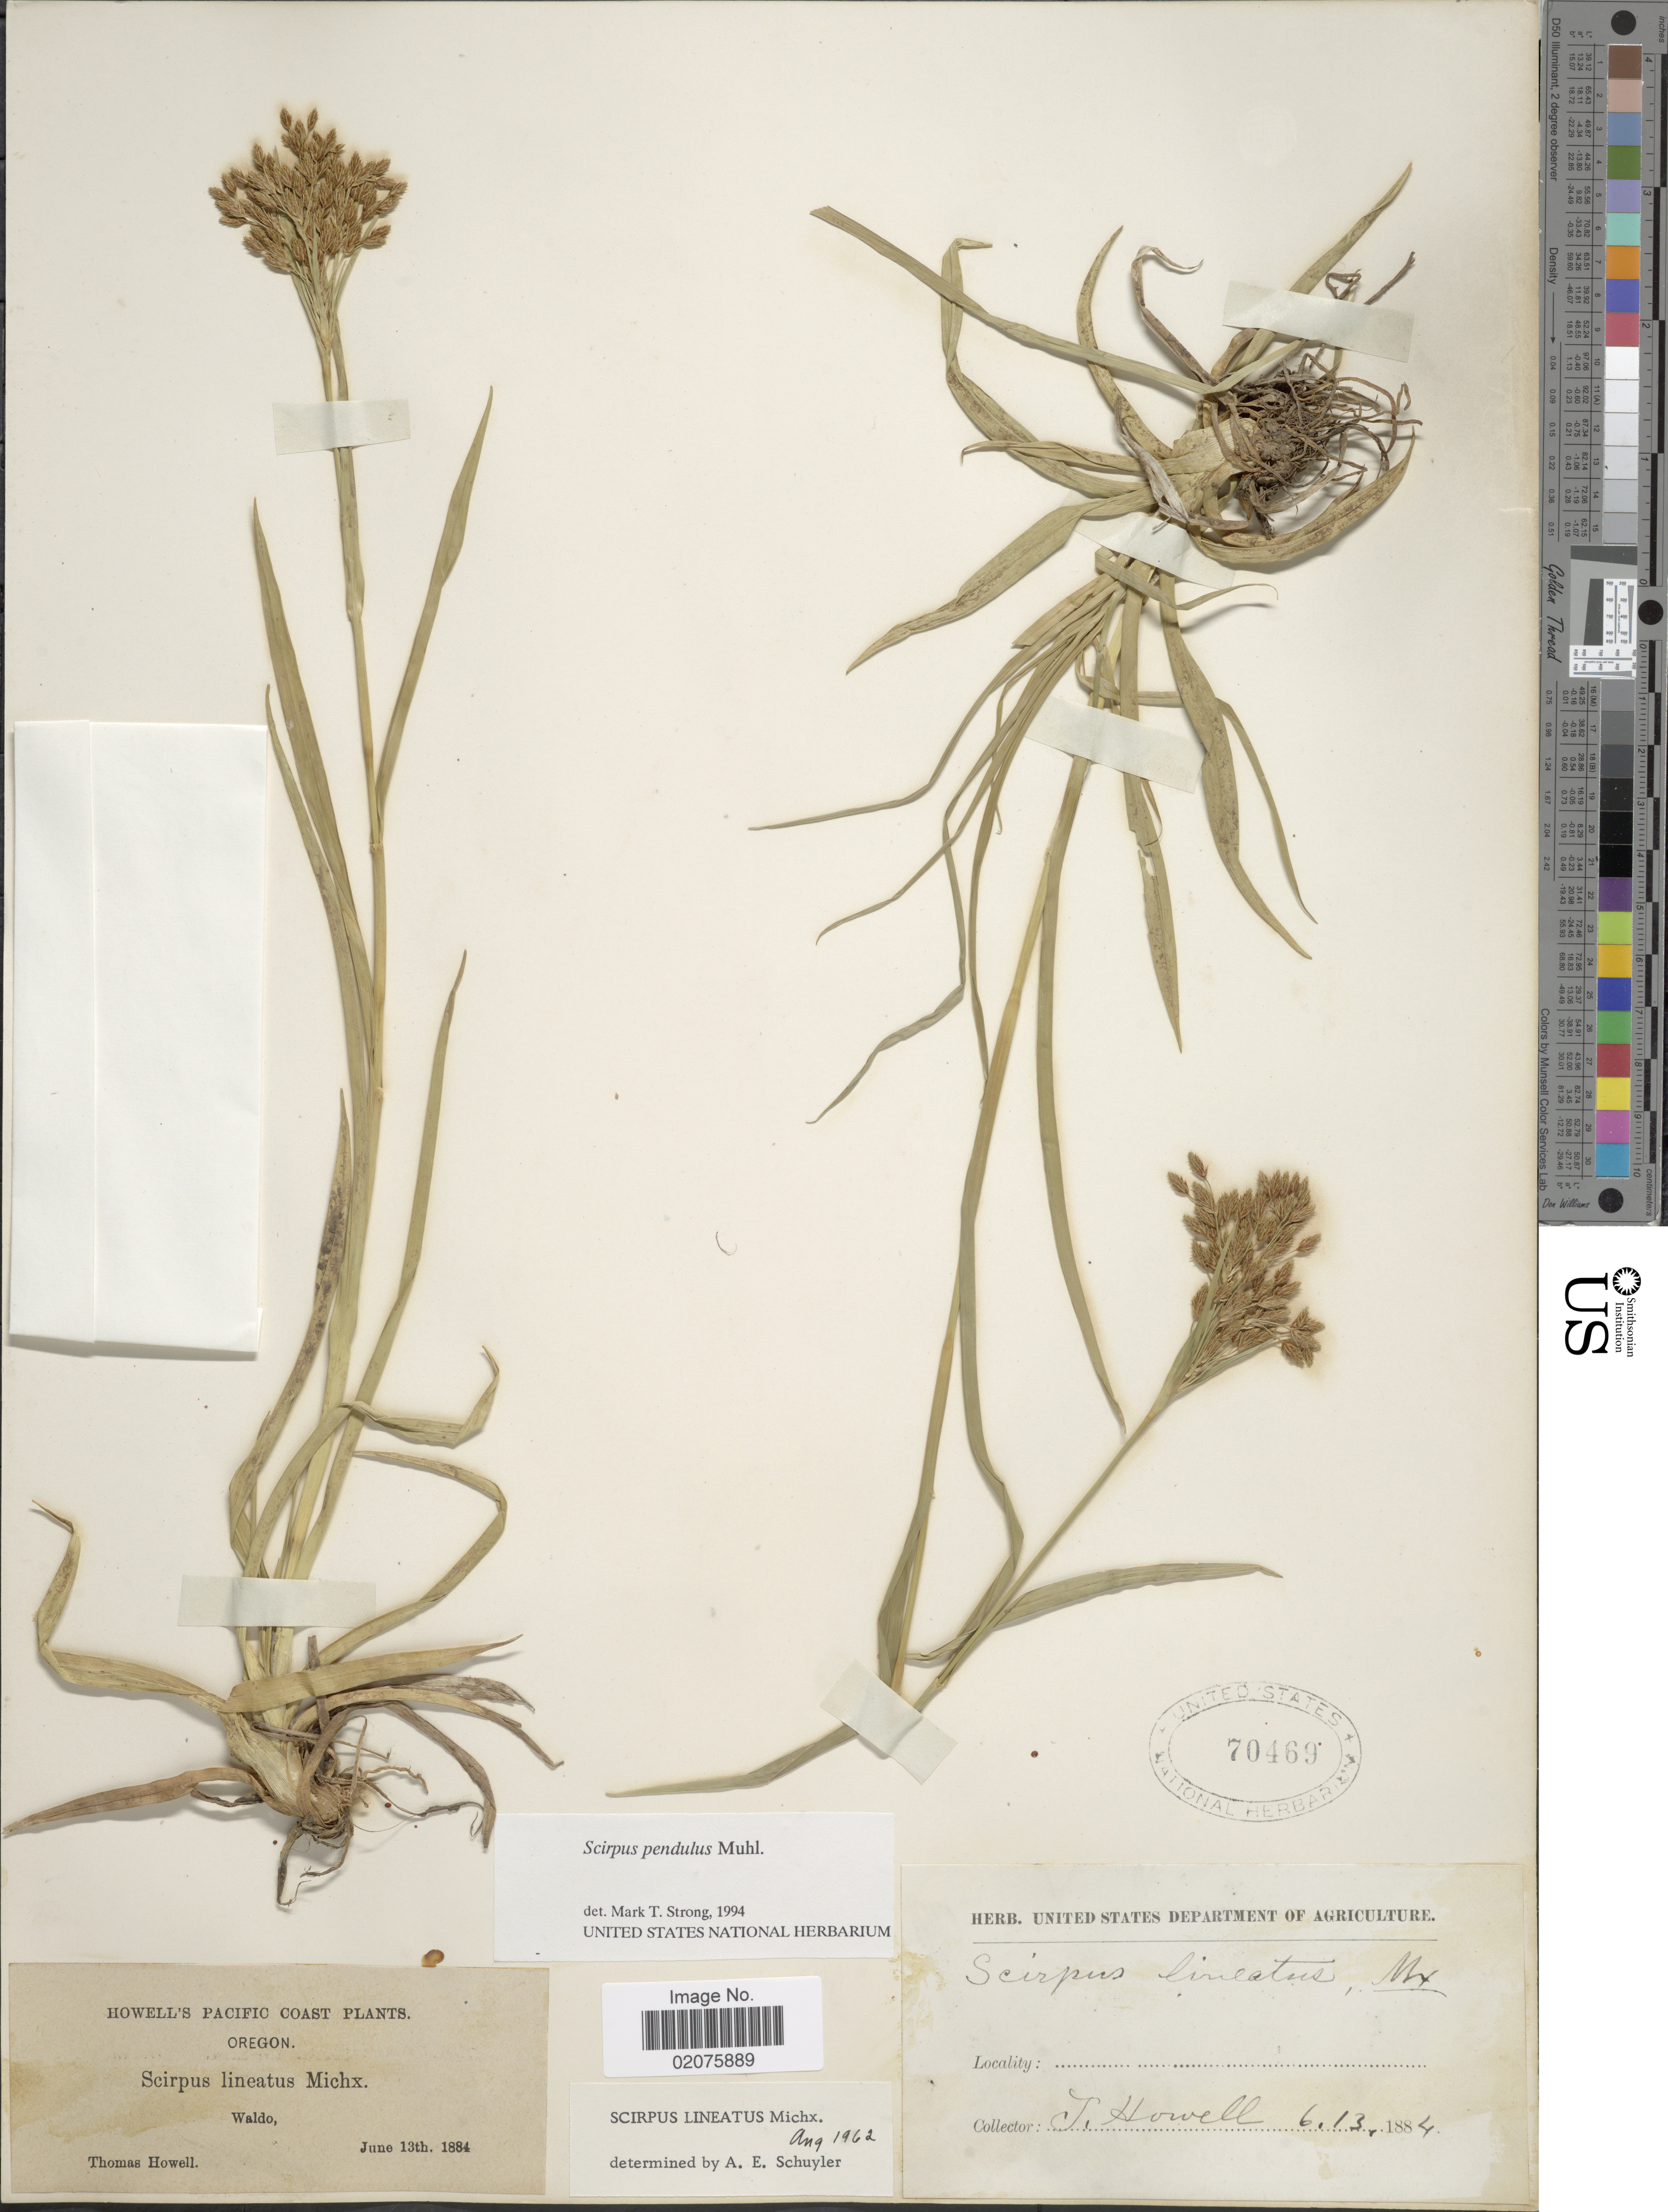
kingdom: Plantae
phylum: Tracheophyta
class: Liliopsida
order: Poales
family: Cyperaceae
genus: Scirpus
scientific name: Scirpus pendulus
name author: Muhl.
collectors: T. Howell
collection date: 1884-06-13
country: United States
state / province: Oregon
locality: Pacific Coast. Waldo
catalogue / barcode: US 70469